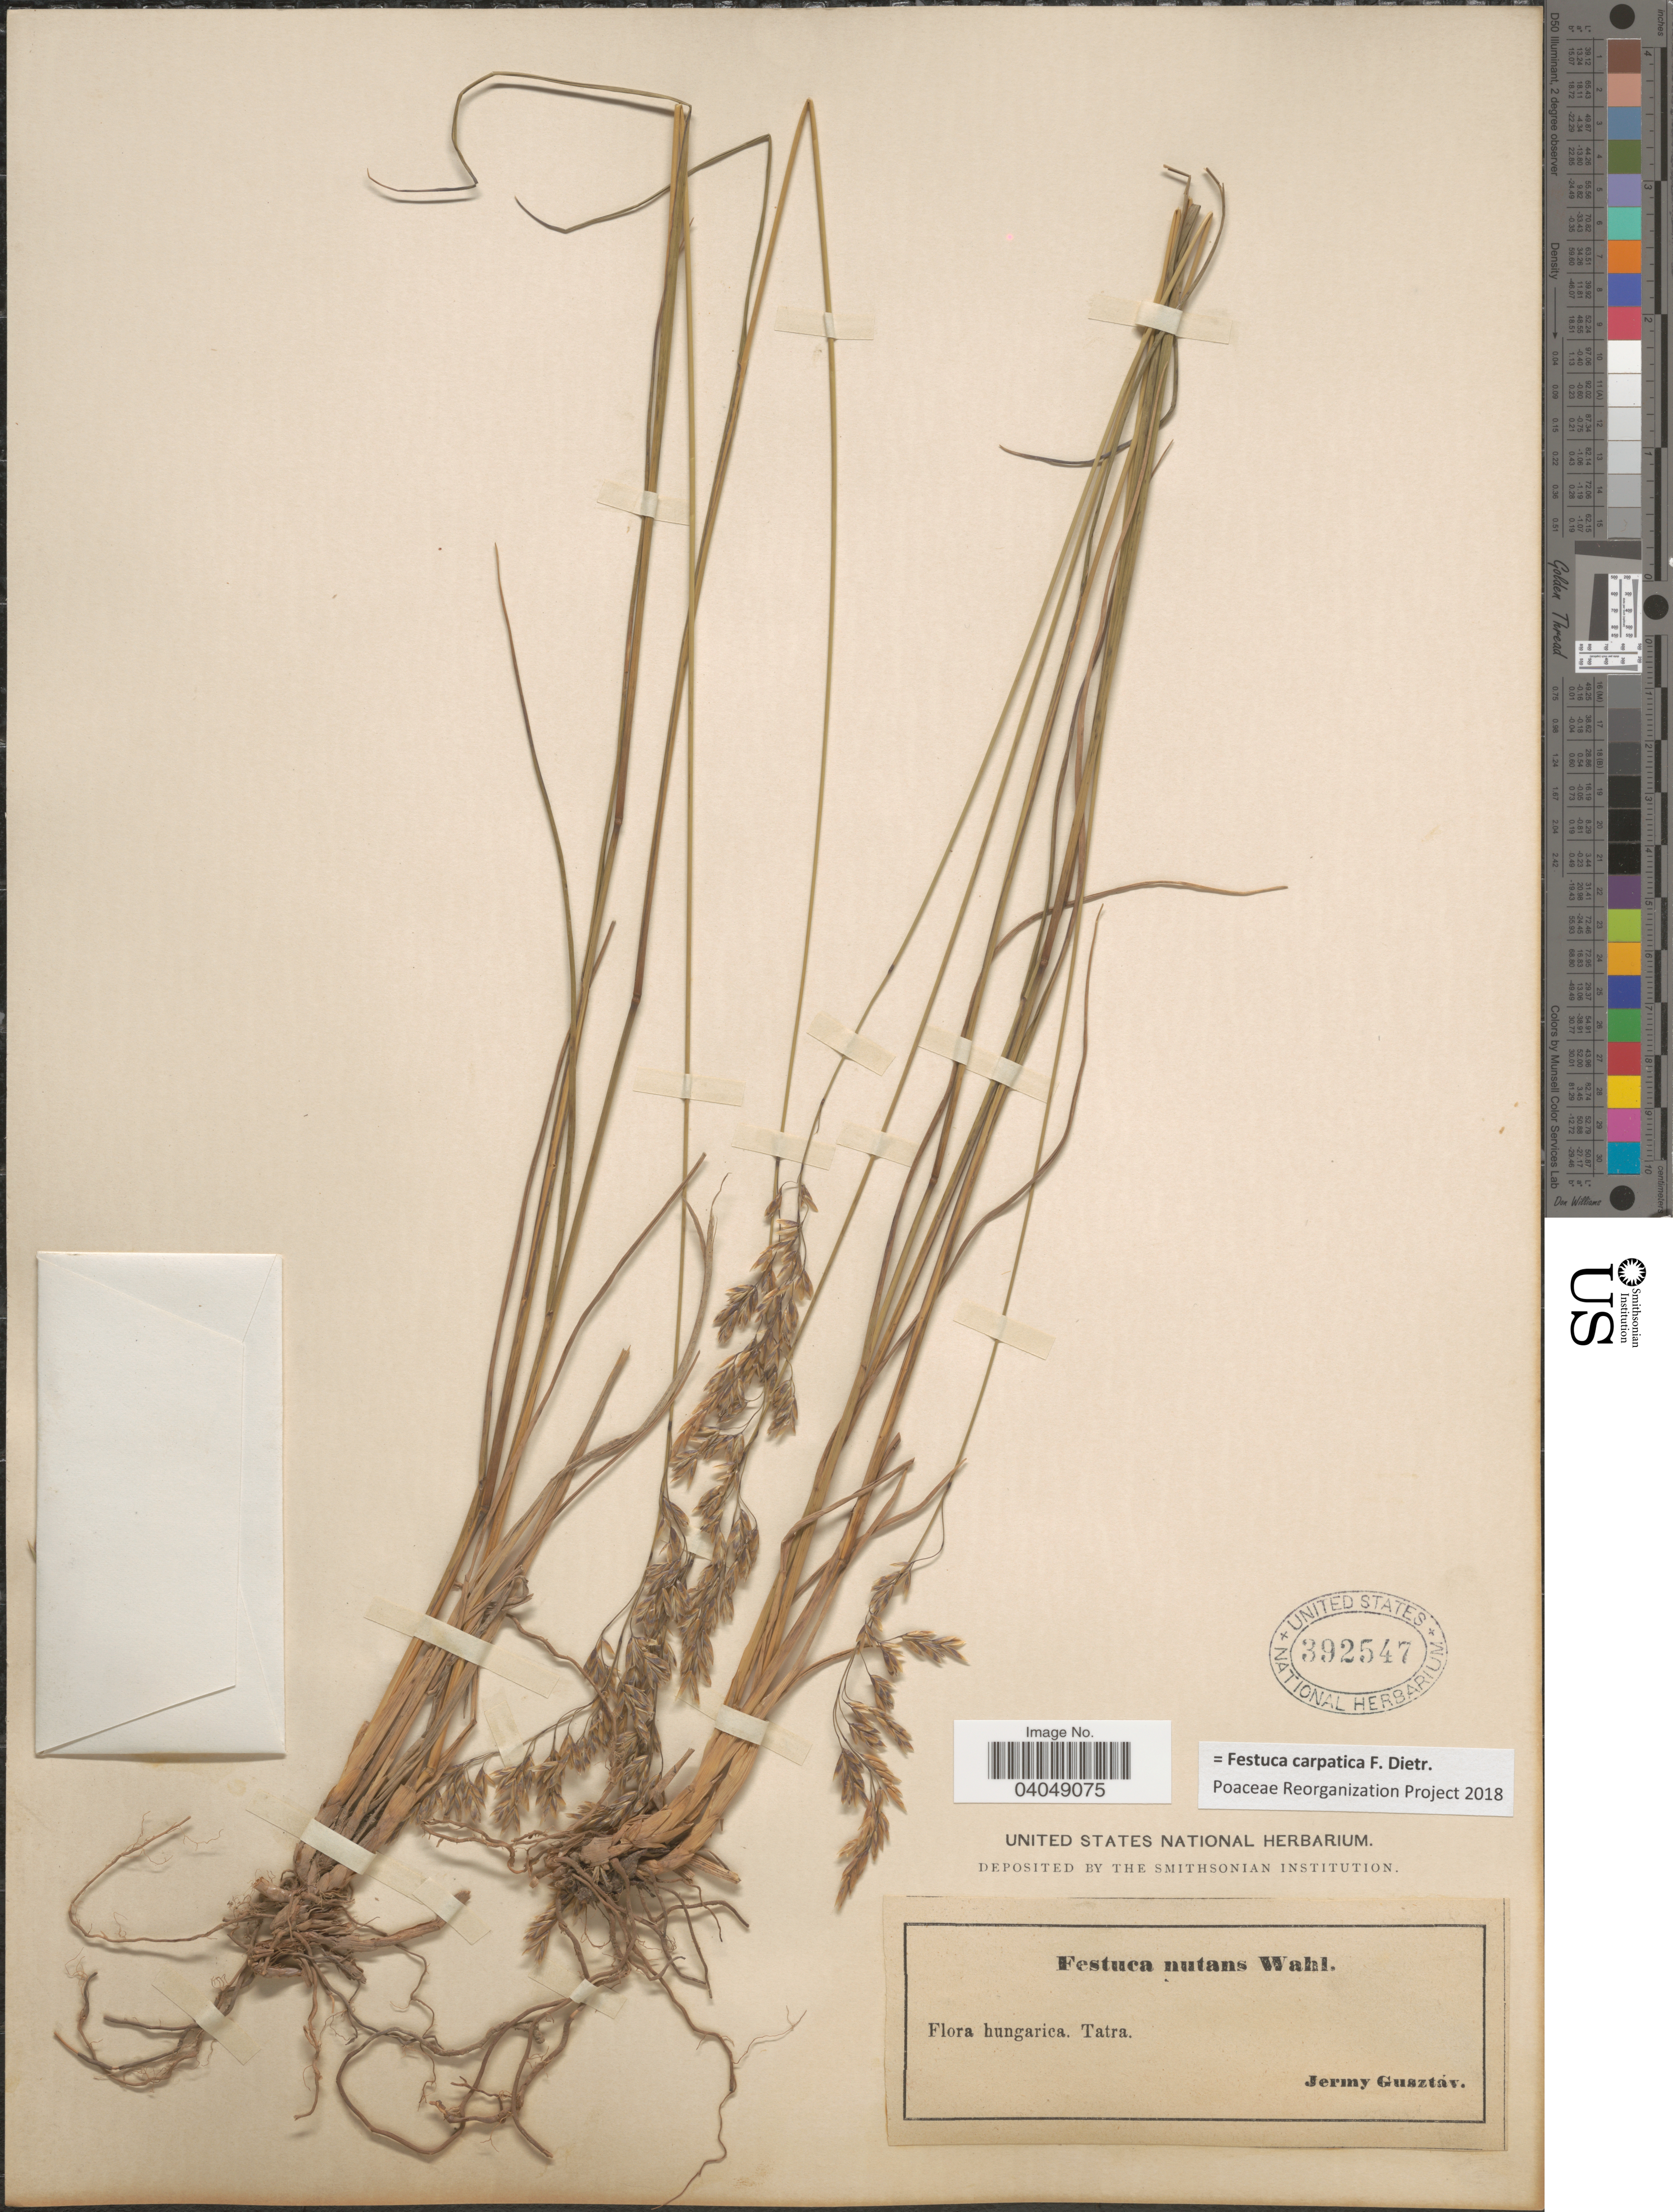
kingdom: Plantae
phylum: Tracheophyta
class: Liliopsida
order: Poales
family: Poaceae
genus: Festuca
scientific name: Festuca carpatica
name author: F. Dietr.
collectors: J. Gusztav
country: Hungary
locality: Hungarica. Tatra.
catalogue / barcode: US 392547